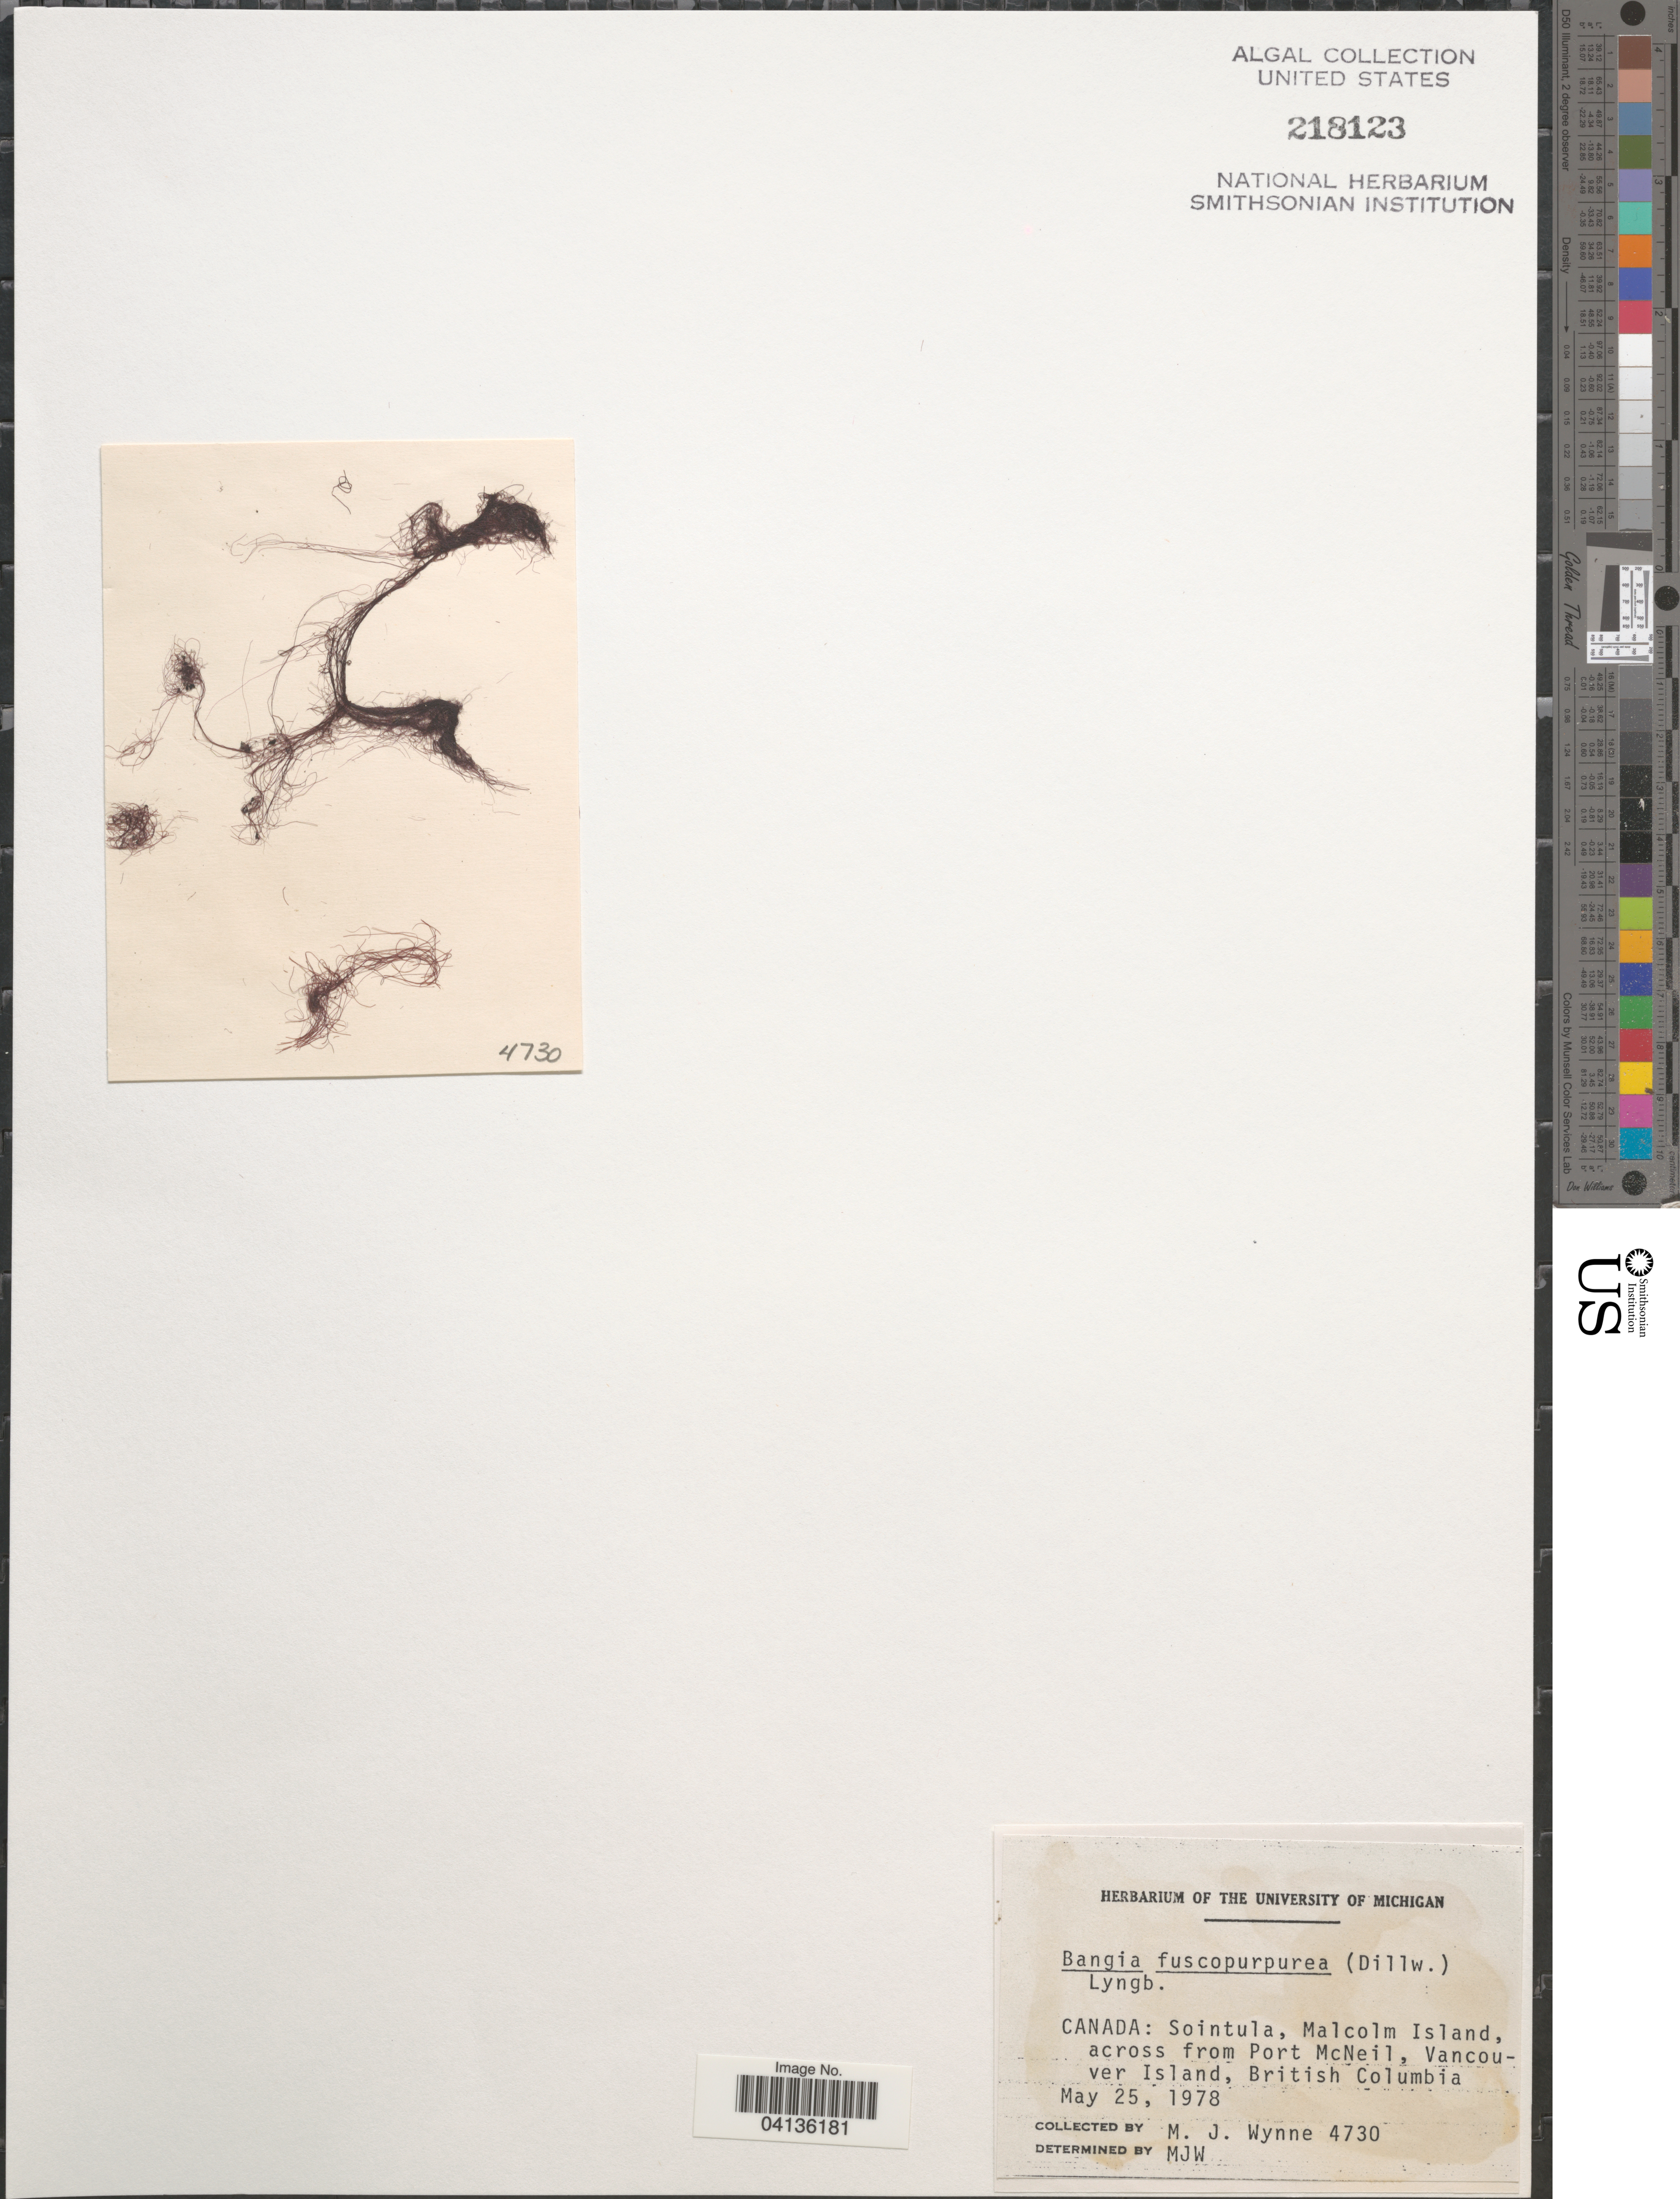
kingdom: Plantae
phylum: Rhodophyta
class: Bangiophyceae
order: Bangiales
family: Bangiaceae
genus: Bangia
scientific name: Bangia fuscopurpurea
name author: (Dillwyn) Lyngb.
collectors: M.J. Wynne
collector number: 4730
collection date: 1978-05-25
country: Canada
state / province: British Columbia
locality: Sointula, Malcolm Island, across from Port McNeil, Vancouver Island.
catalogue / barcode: US 218123